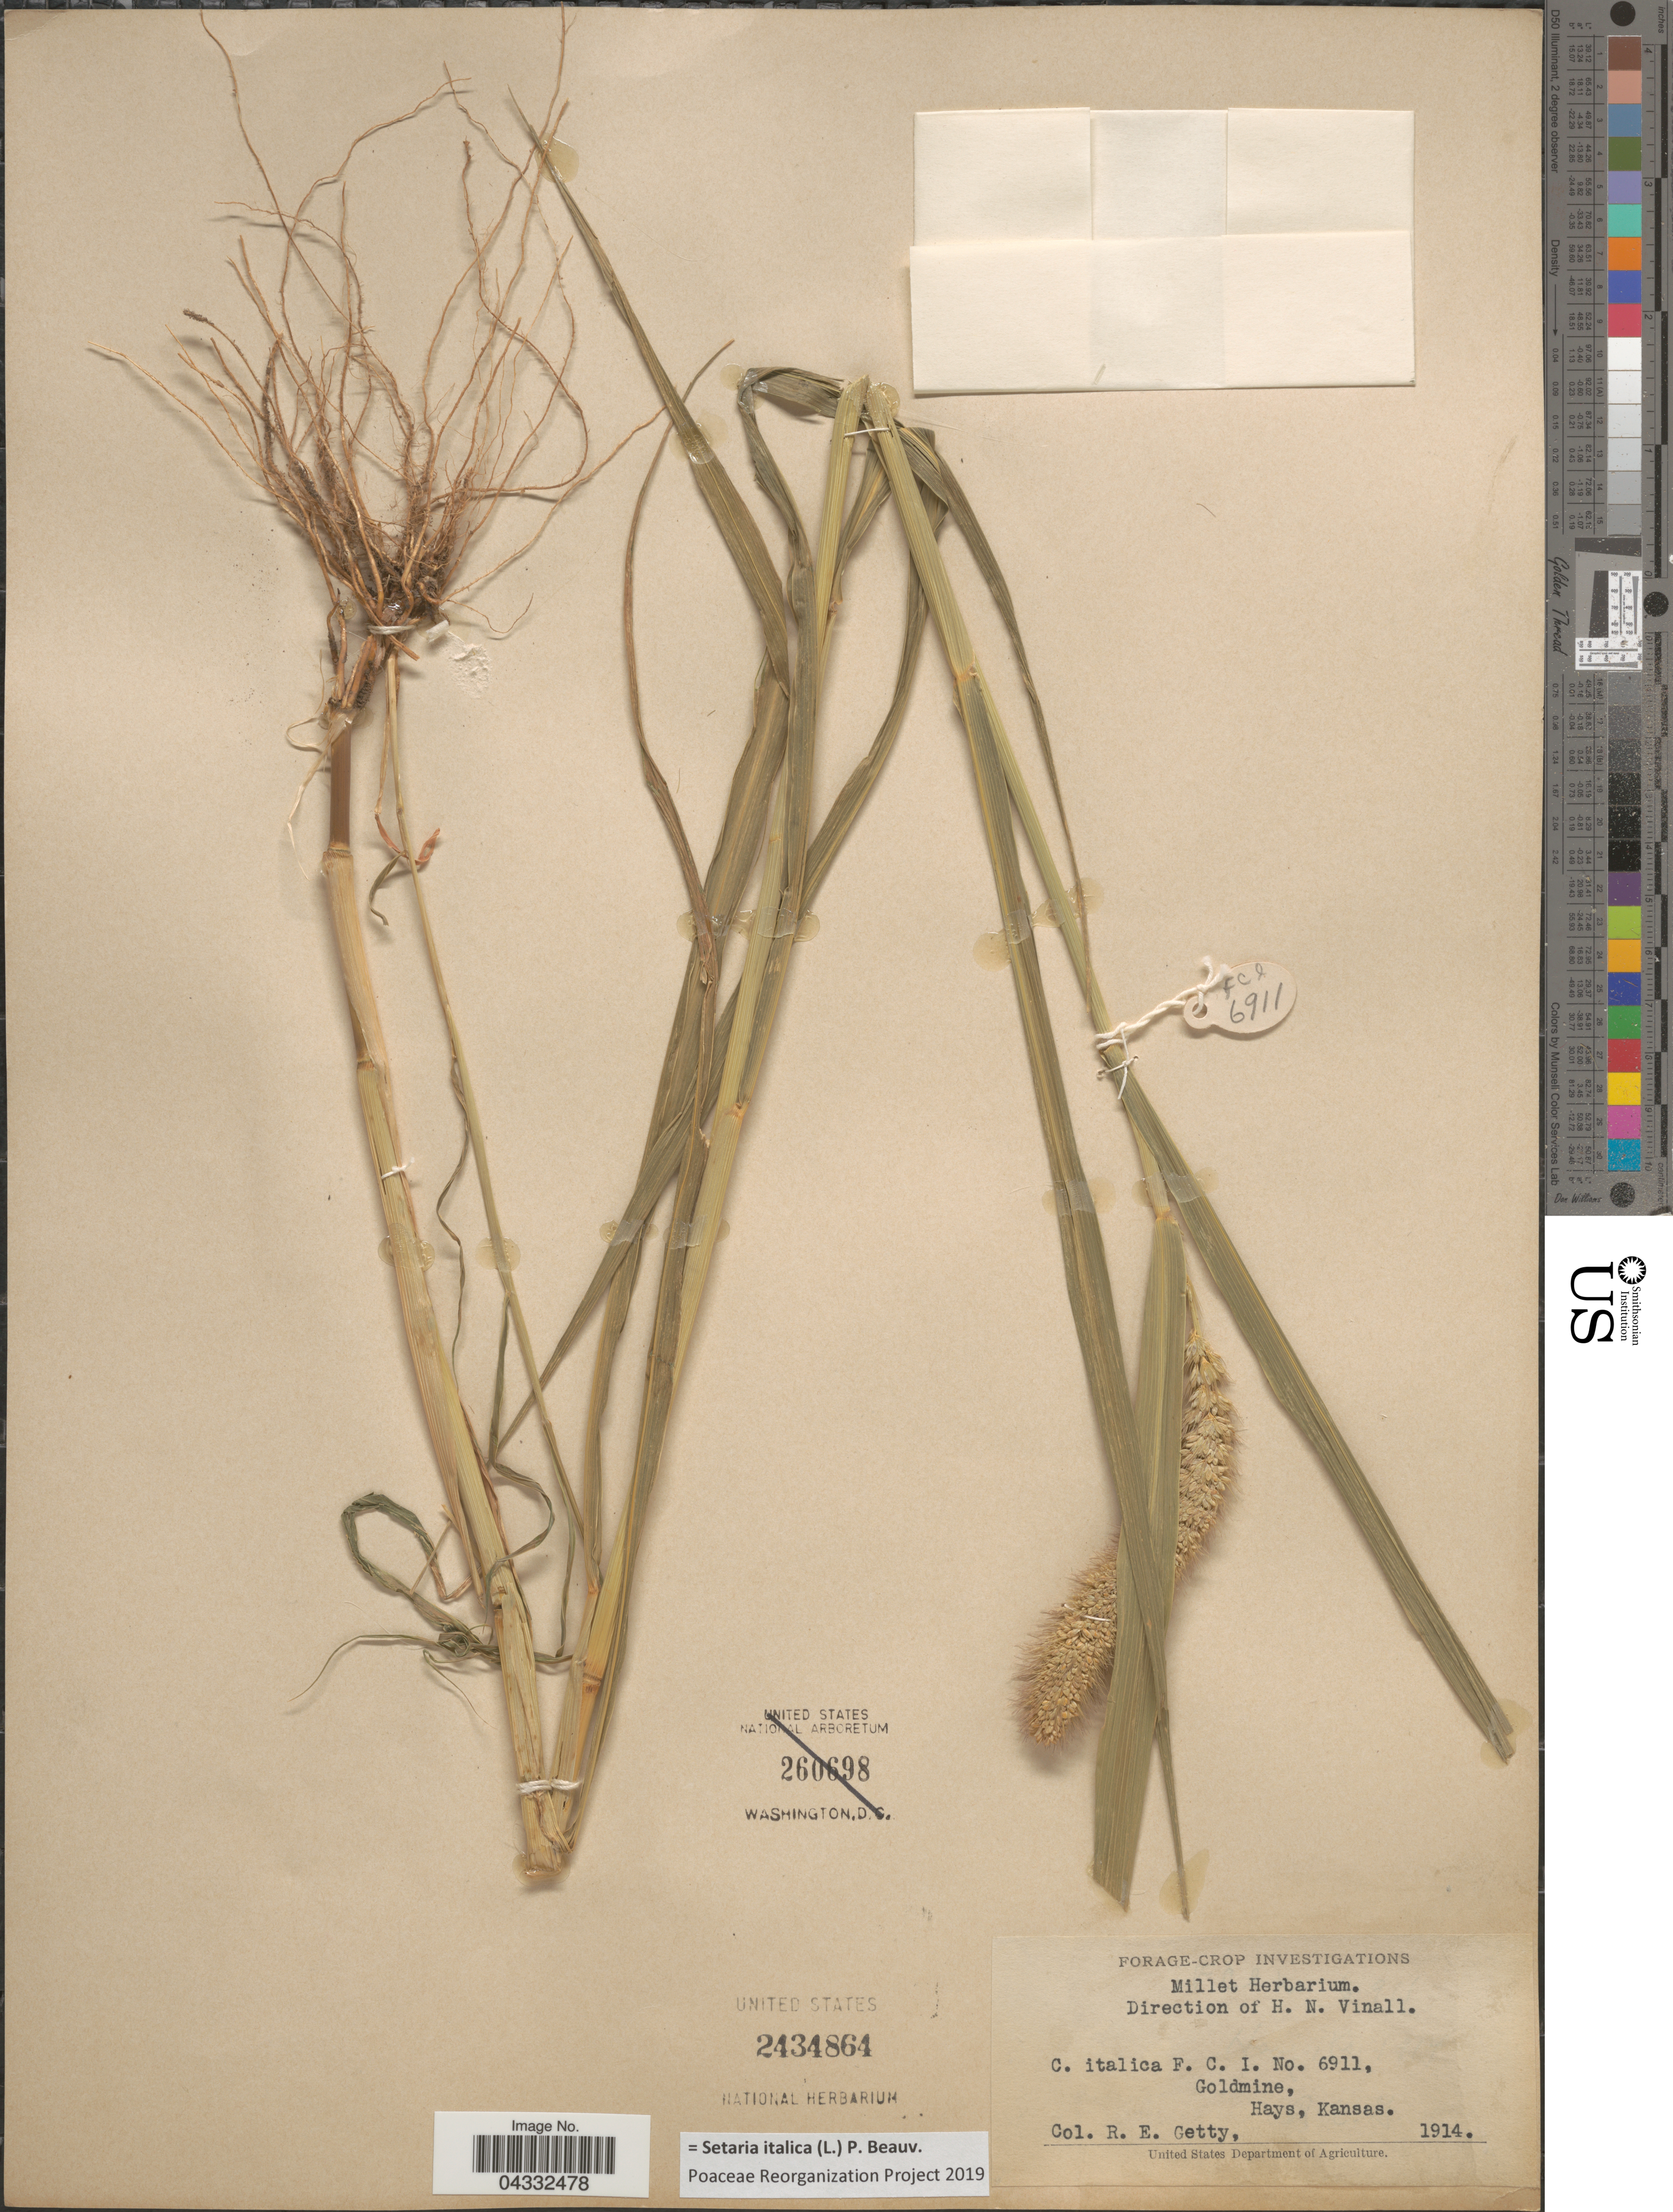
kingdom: Plantae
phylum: Tracheophyta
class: Liliopsida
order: Poales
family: Poaceae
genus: Setaria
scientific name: Setaria italica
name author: (L.) P. Beauv.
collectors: R. Getty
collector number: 6911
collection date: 1914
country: United States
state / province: Kansas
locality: Hays.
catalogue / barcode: US 2434864